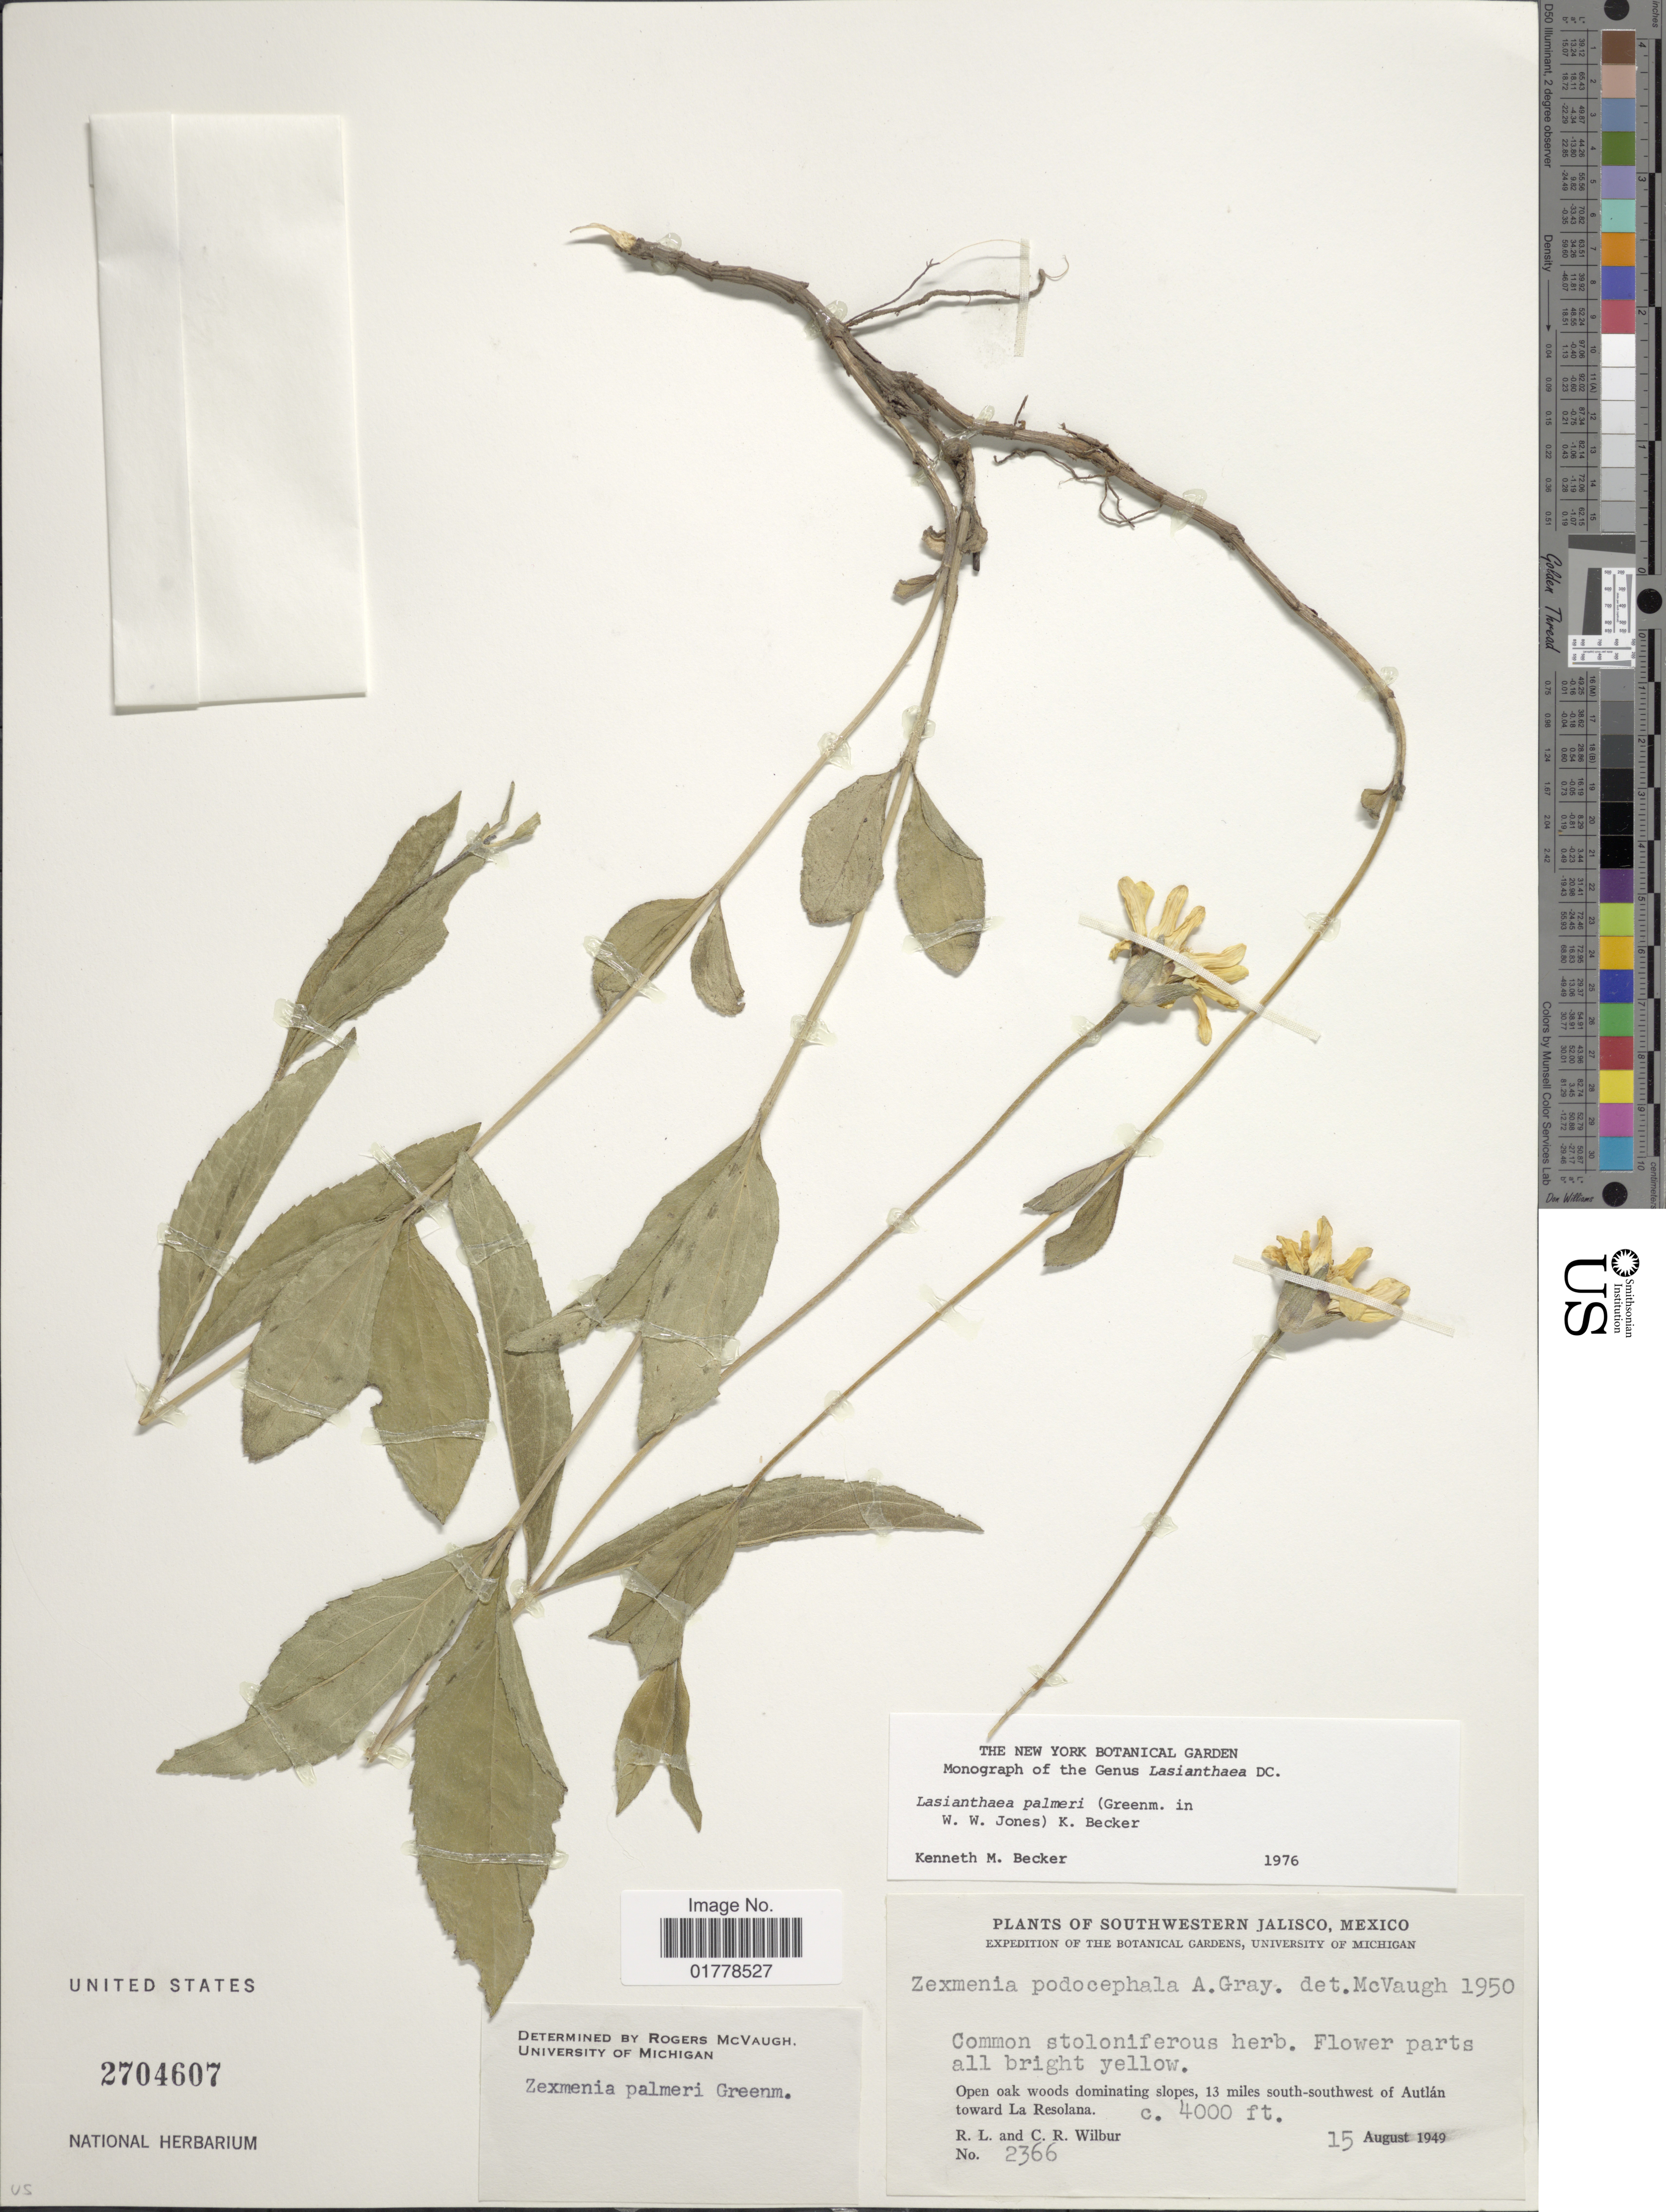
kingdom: Plantae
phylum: Tracheophyta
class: Magnoliopsida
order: Asterales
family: Asteraceae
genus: Lasianthaea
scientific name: Lasianthaea palmeri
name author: (Greenm.) K.M. Becker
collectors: R. L. Wilbur & C. Wilbur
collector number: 2366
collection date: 1949-08-15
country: Mexico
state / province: Jalisco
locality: Southwestern Jalisco, Mexico. Open oak woods dominating slopes, 13 miles south-southwest of Autlán toward La Resolana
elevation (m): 1219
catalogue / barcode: US 2704607